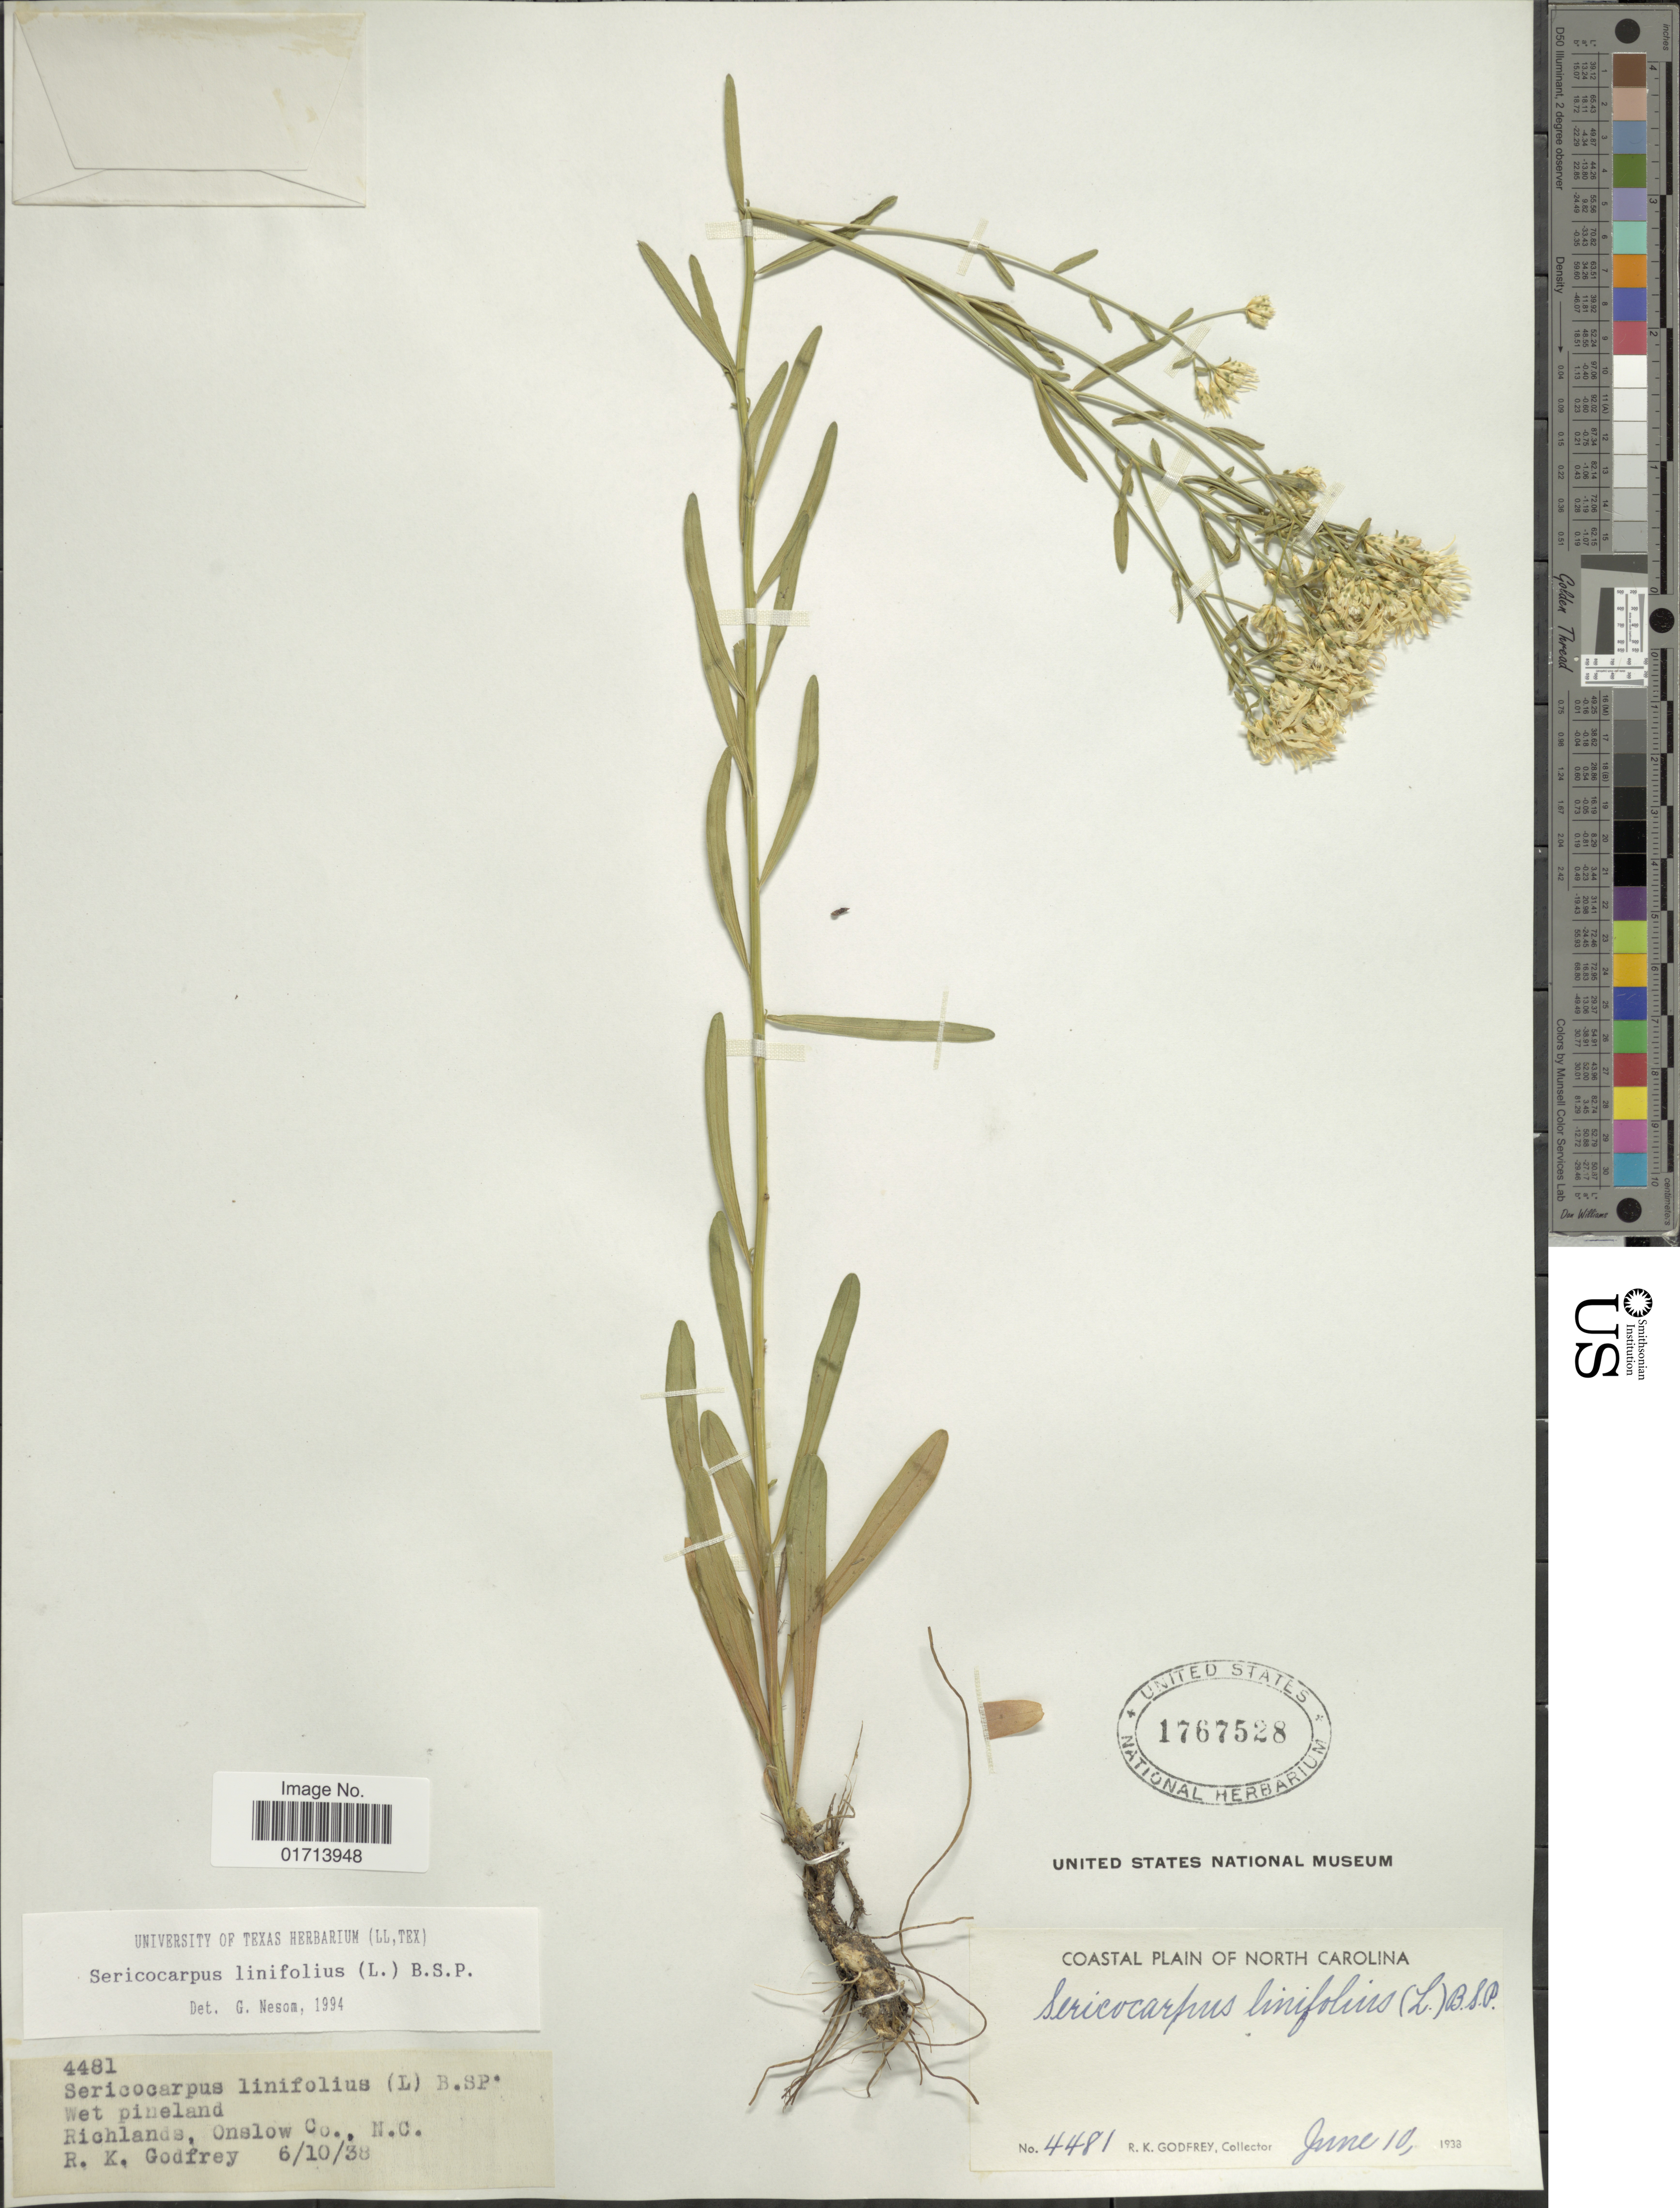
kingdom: Plantae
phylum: Tracheophyta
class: Magnoliopsida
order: Asterales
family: Asteraceae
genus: Sericocarpus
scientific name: Sericocarpus linifolius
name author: (L.) Britton, Stearns & Poggenb.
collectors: R. K. Godfrey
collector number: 4481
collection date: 1938-06-10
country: United States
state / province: North Carolina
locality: Richlands, Onslow Co., N. C.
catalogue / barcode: US 1767528